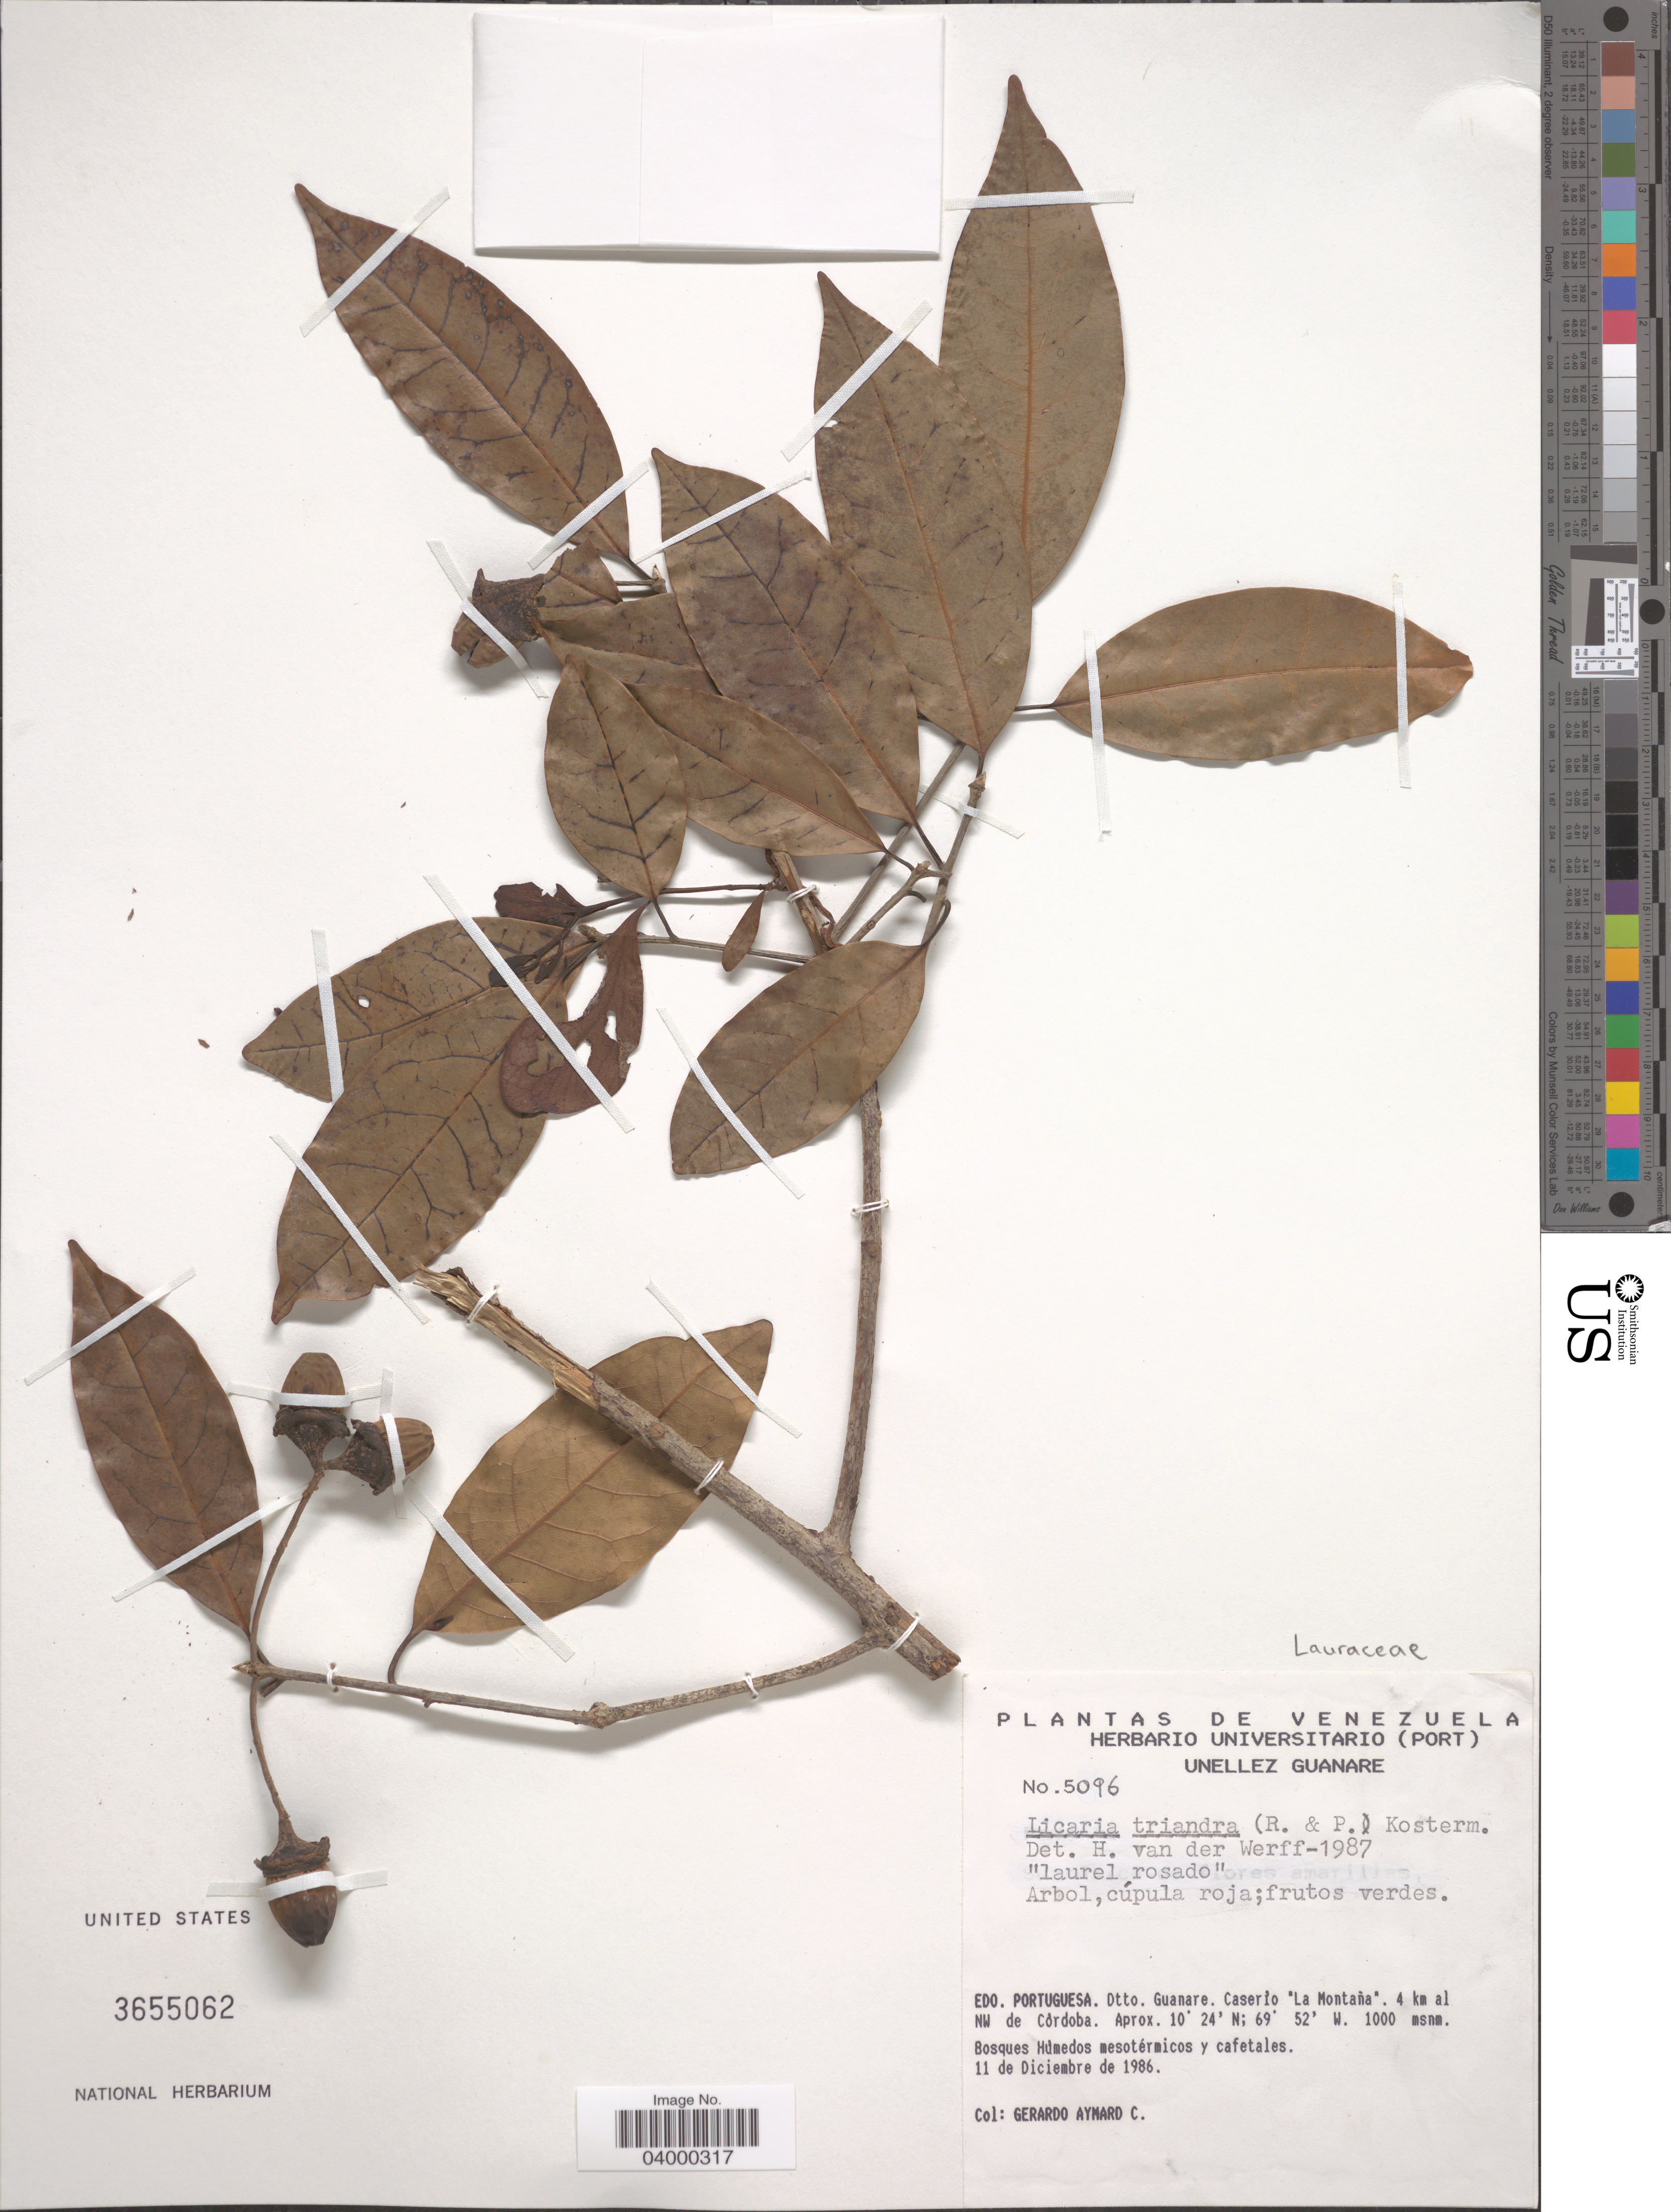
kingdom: Plantae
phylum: Tracheophyta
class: Magnoliopsida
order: Laurales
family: Lauraceae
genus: Licaria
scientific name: Licaria triandra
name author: (Sw.) Kosterm.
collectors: G. A. Aymard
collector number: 5096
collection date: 1986-12-11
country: Venezuela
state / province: Portuguesa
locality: Dtto. Guanare. Caserio "La Montaña". 4 km al NW de Córdoba.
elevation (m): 1000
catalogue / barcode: US 3655062